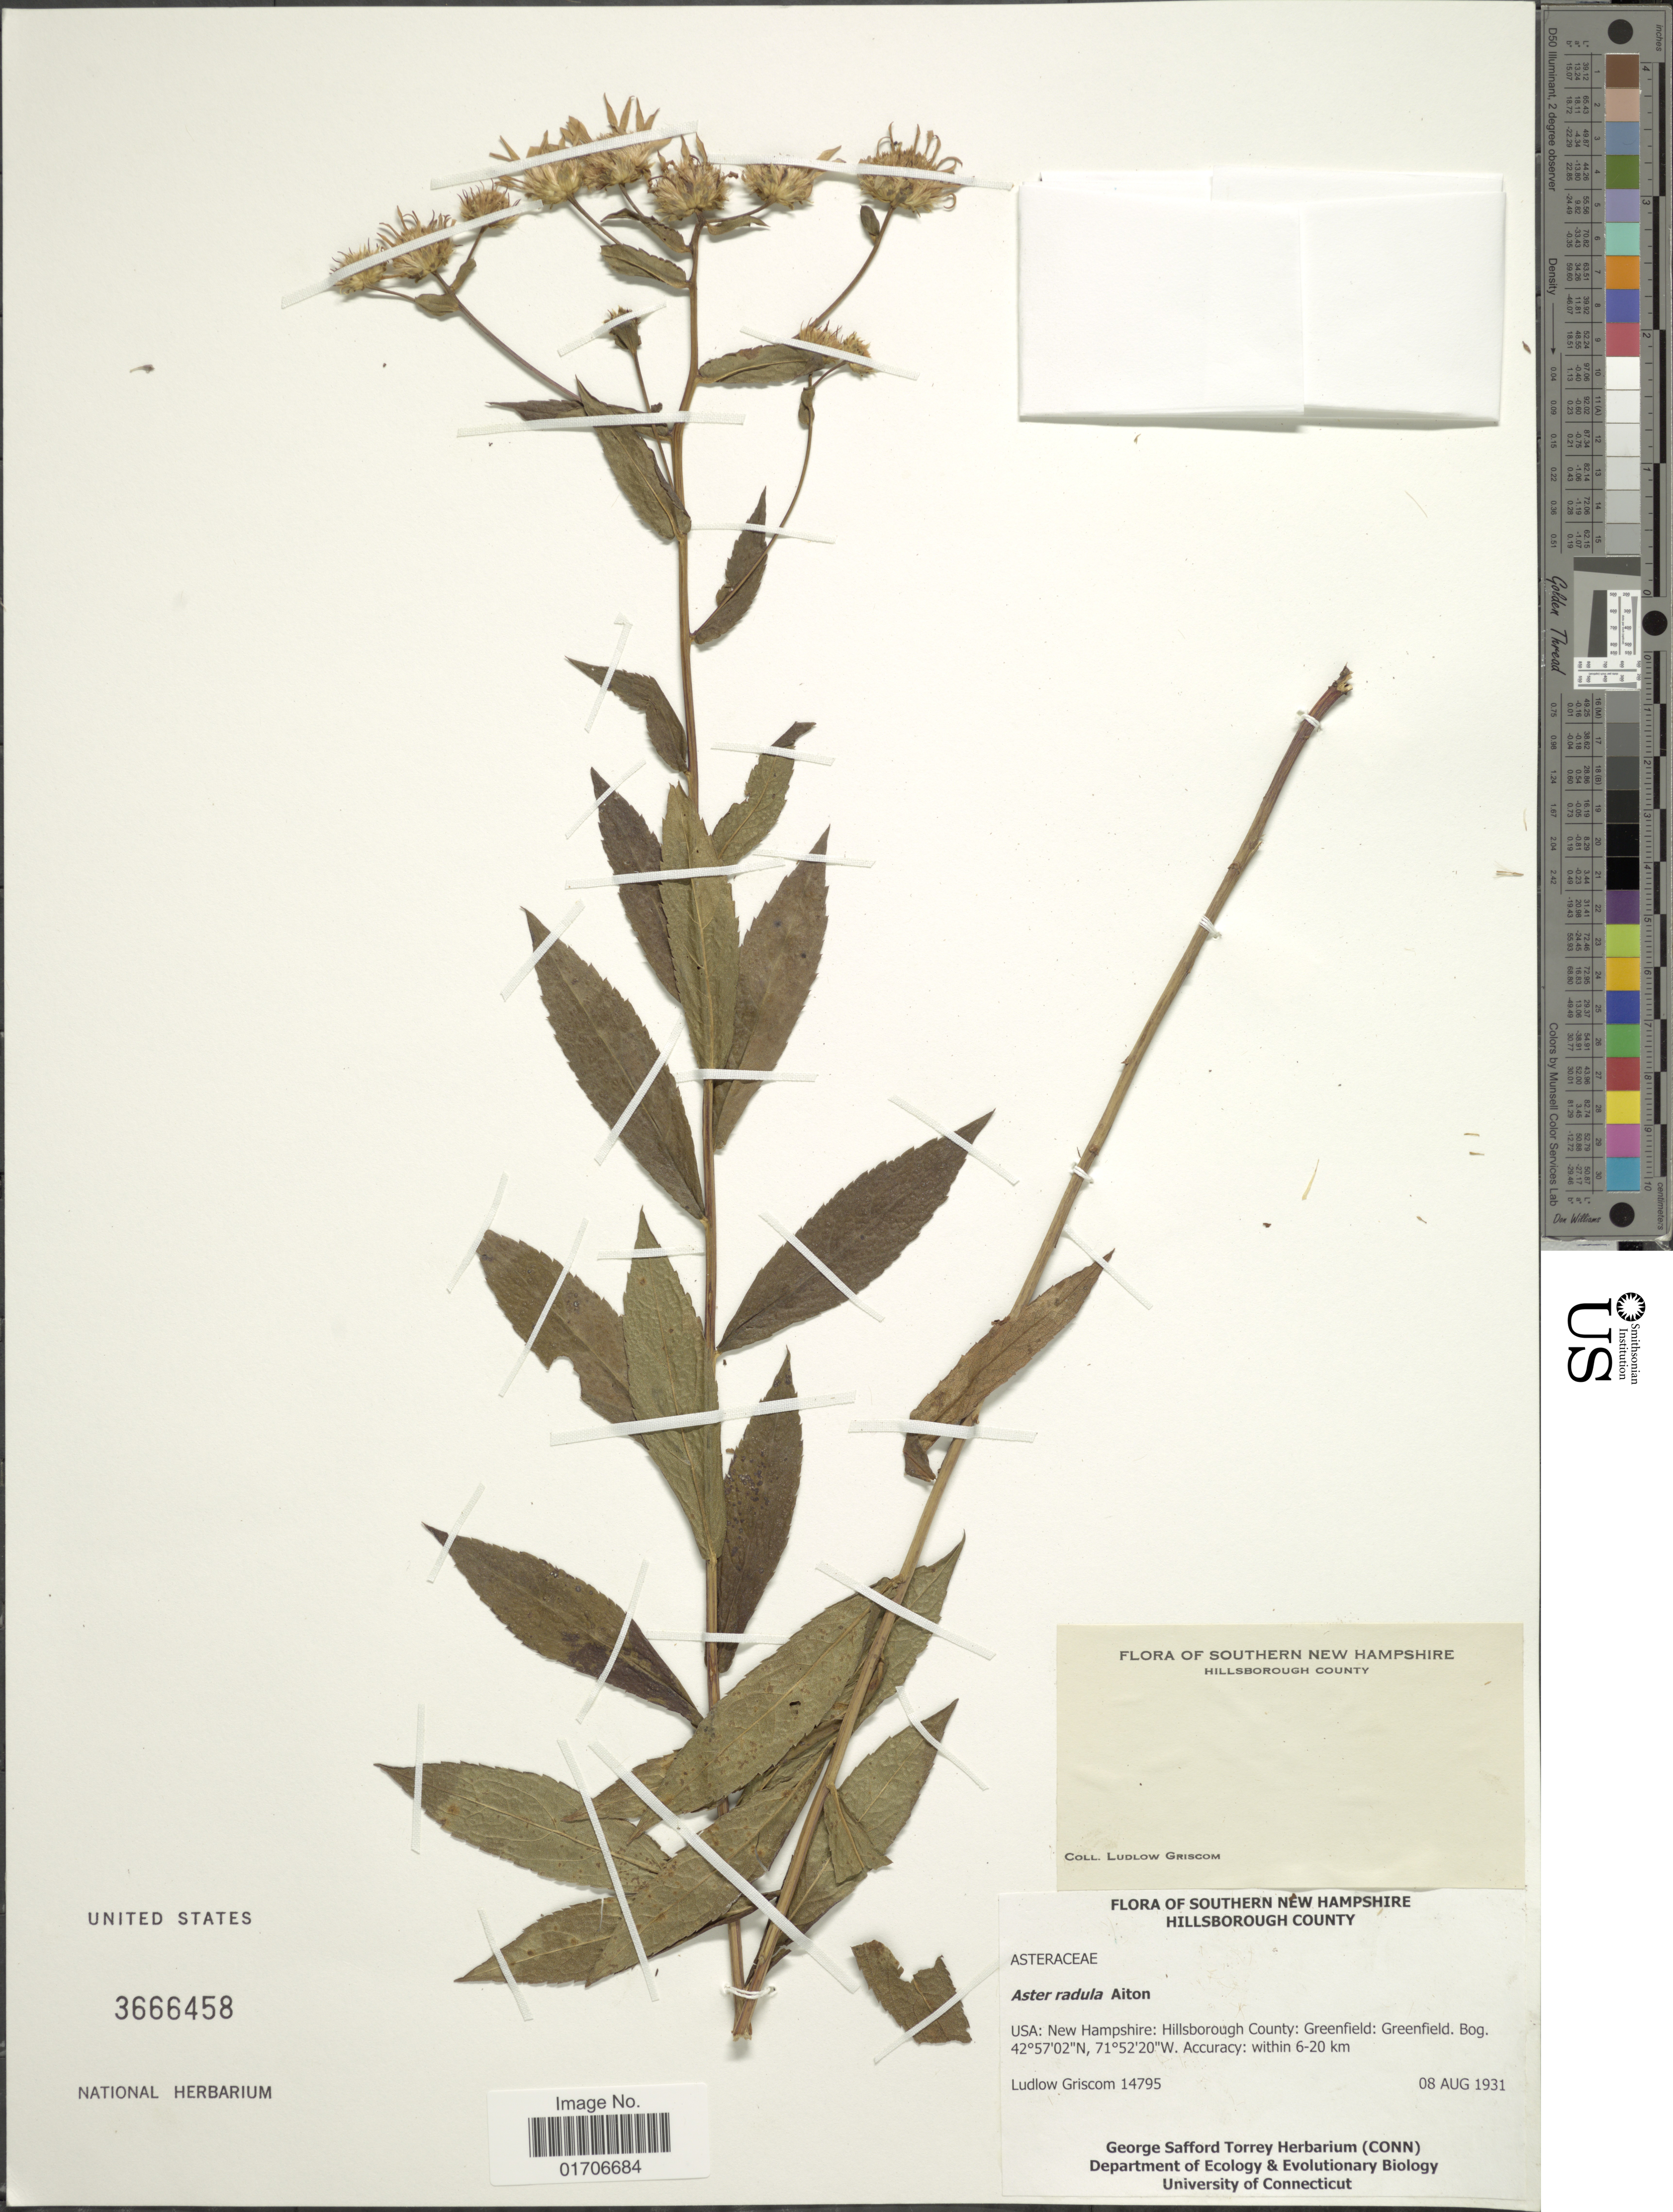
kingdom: Plantae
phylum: Tracheophyta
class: Magnoliopsida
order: Asterales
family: Asteraceae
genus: Eurybia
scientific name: Eurybia radula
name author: (Aiton) G.L. Nesom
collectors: L. Griscom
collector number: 14795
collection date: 1931-08-08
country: United States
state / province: New Hampshire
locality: Southern New Hampshire. Hillsborough County. USA: New Hampshrie: Hillsborough County: Greenfield: Greenfield. Bog.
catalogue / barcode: US 3666458